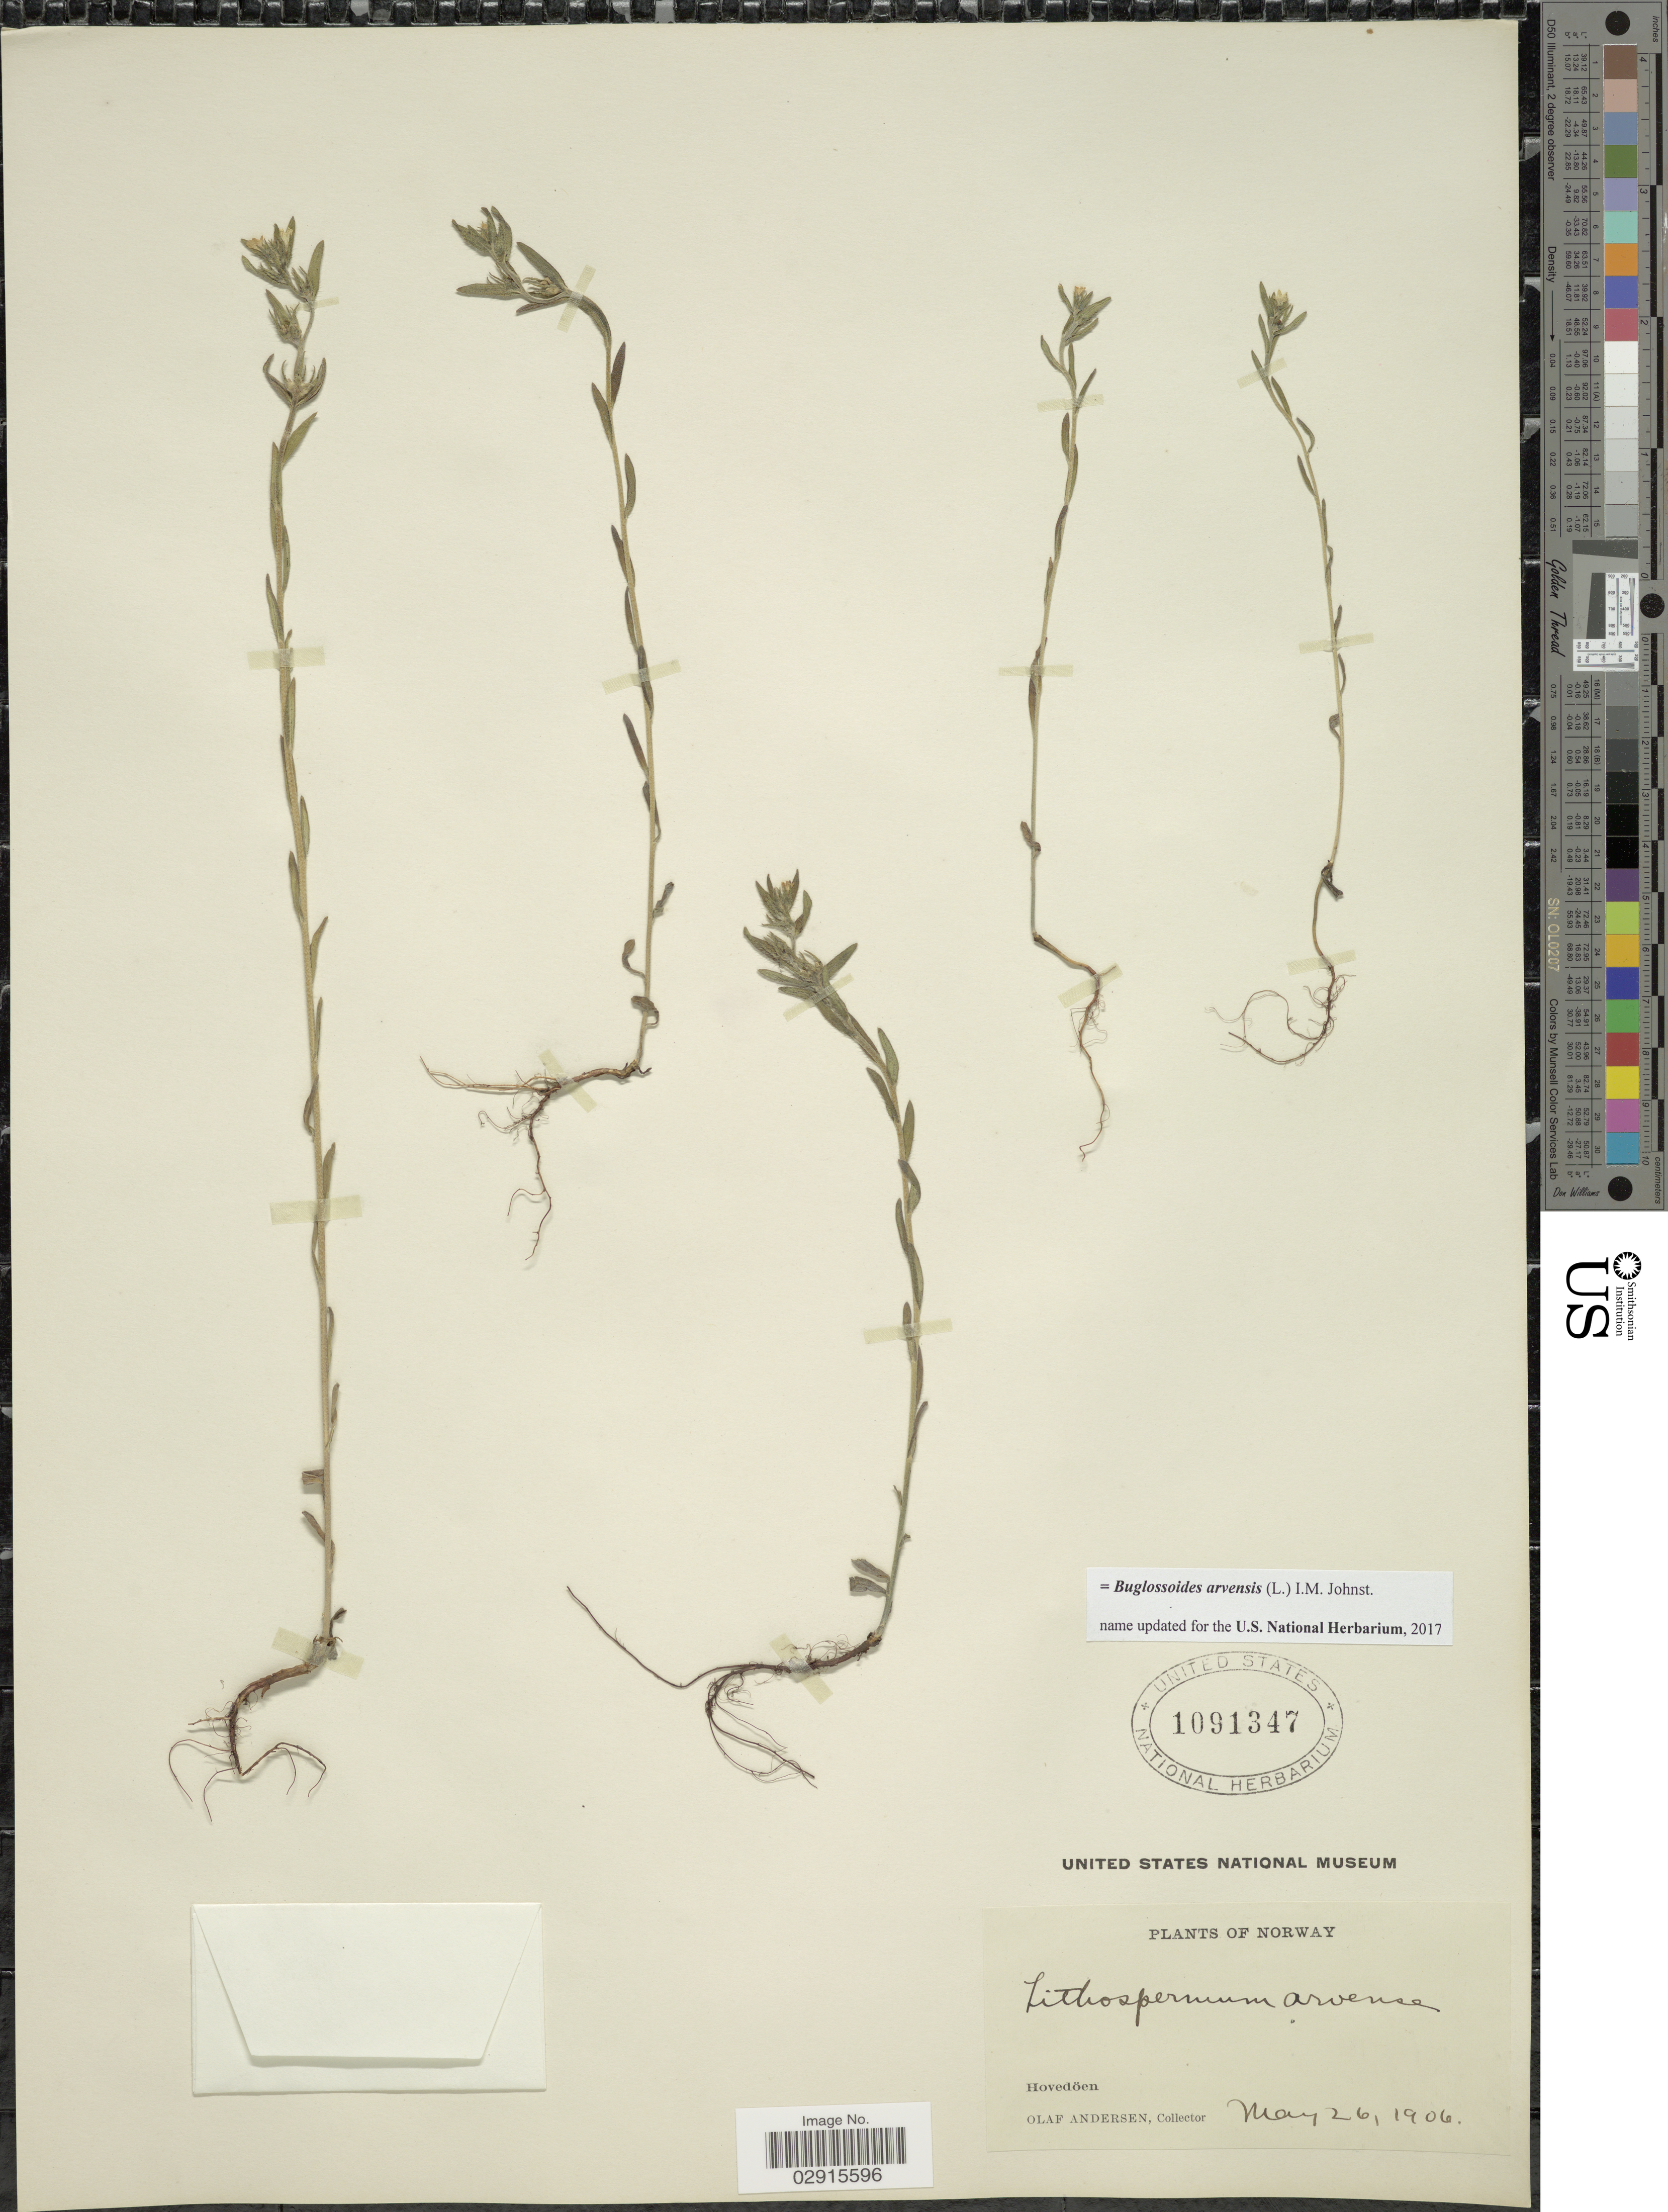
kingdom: Plantae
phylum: Tracheophyta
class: Magnoliopsida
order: Boraginales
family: Boraginaceae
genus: Buglossoides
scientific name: Buglossoides arvensis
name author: (L.) I.M. Johnst.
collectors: O. Andersen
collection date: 1906-05-26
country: Norway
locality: Hovedöen.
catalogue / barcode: US 1091347